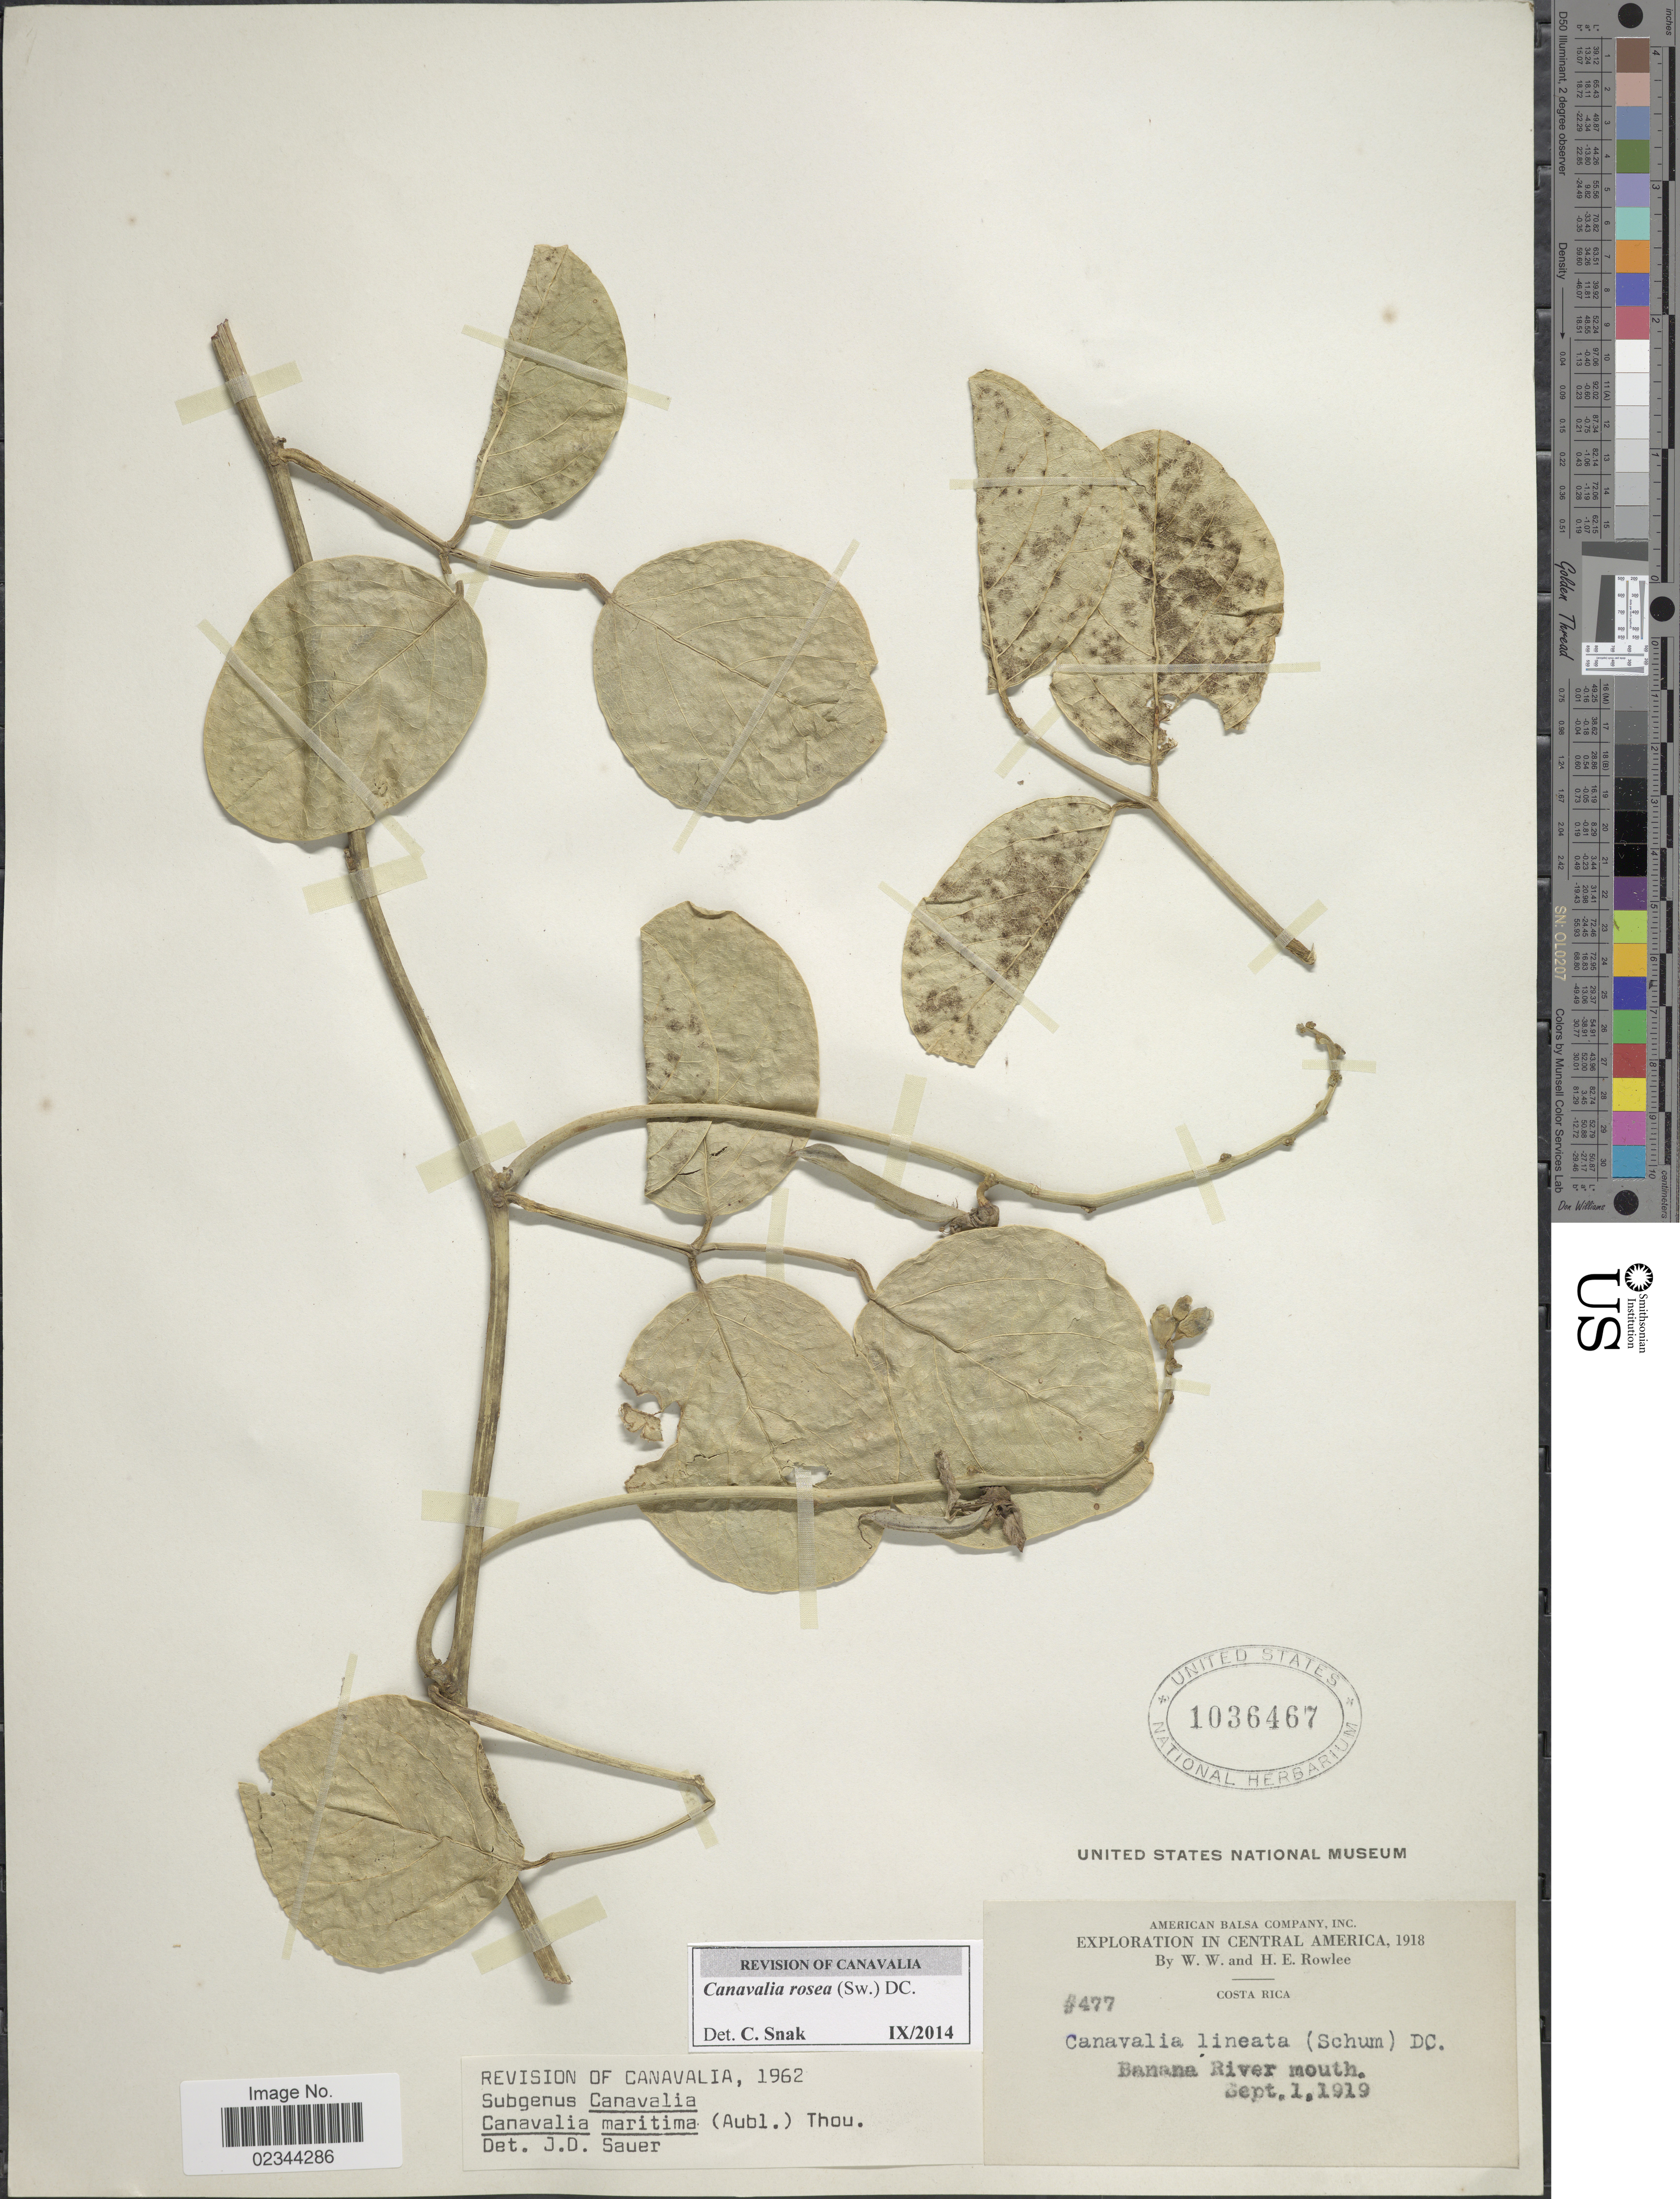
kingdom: Plantae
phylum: Tracheophyta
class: Magnoliopsida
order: Fabales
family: Fabaceae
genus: Canavalia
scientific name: Canavalia rosea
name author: (Sw.) DC.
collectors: W. W. Rowlee & H. E. Rowlee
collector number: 477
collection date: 1919-09-01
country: Costa Rica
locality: Central America, Banana River mouth.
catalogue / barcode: US 1036467